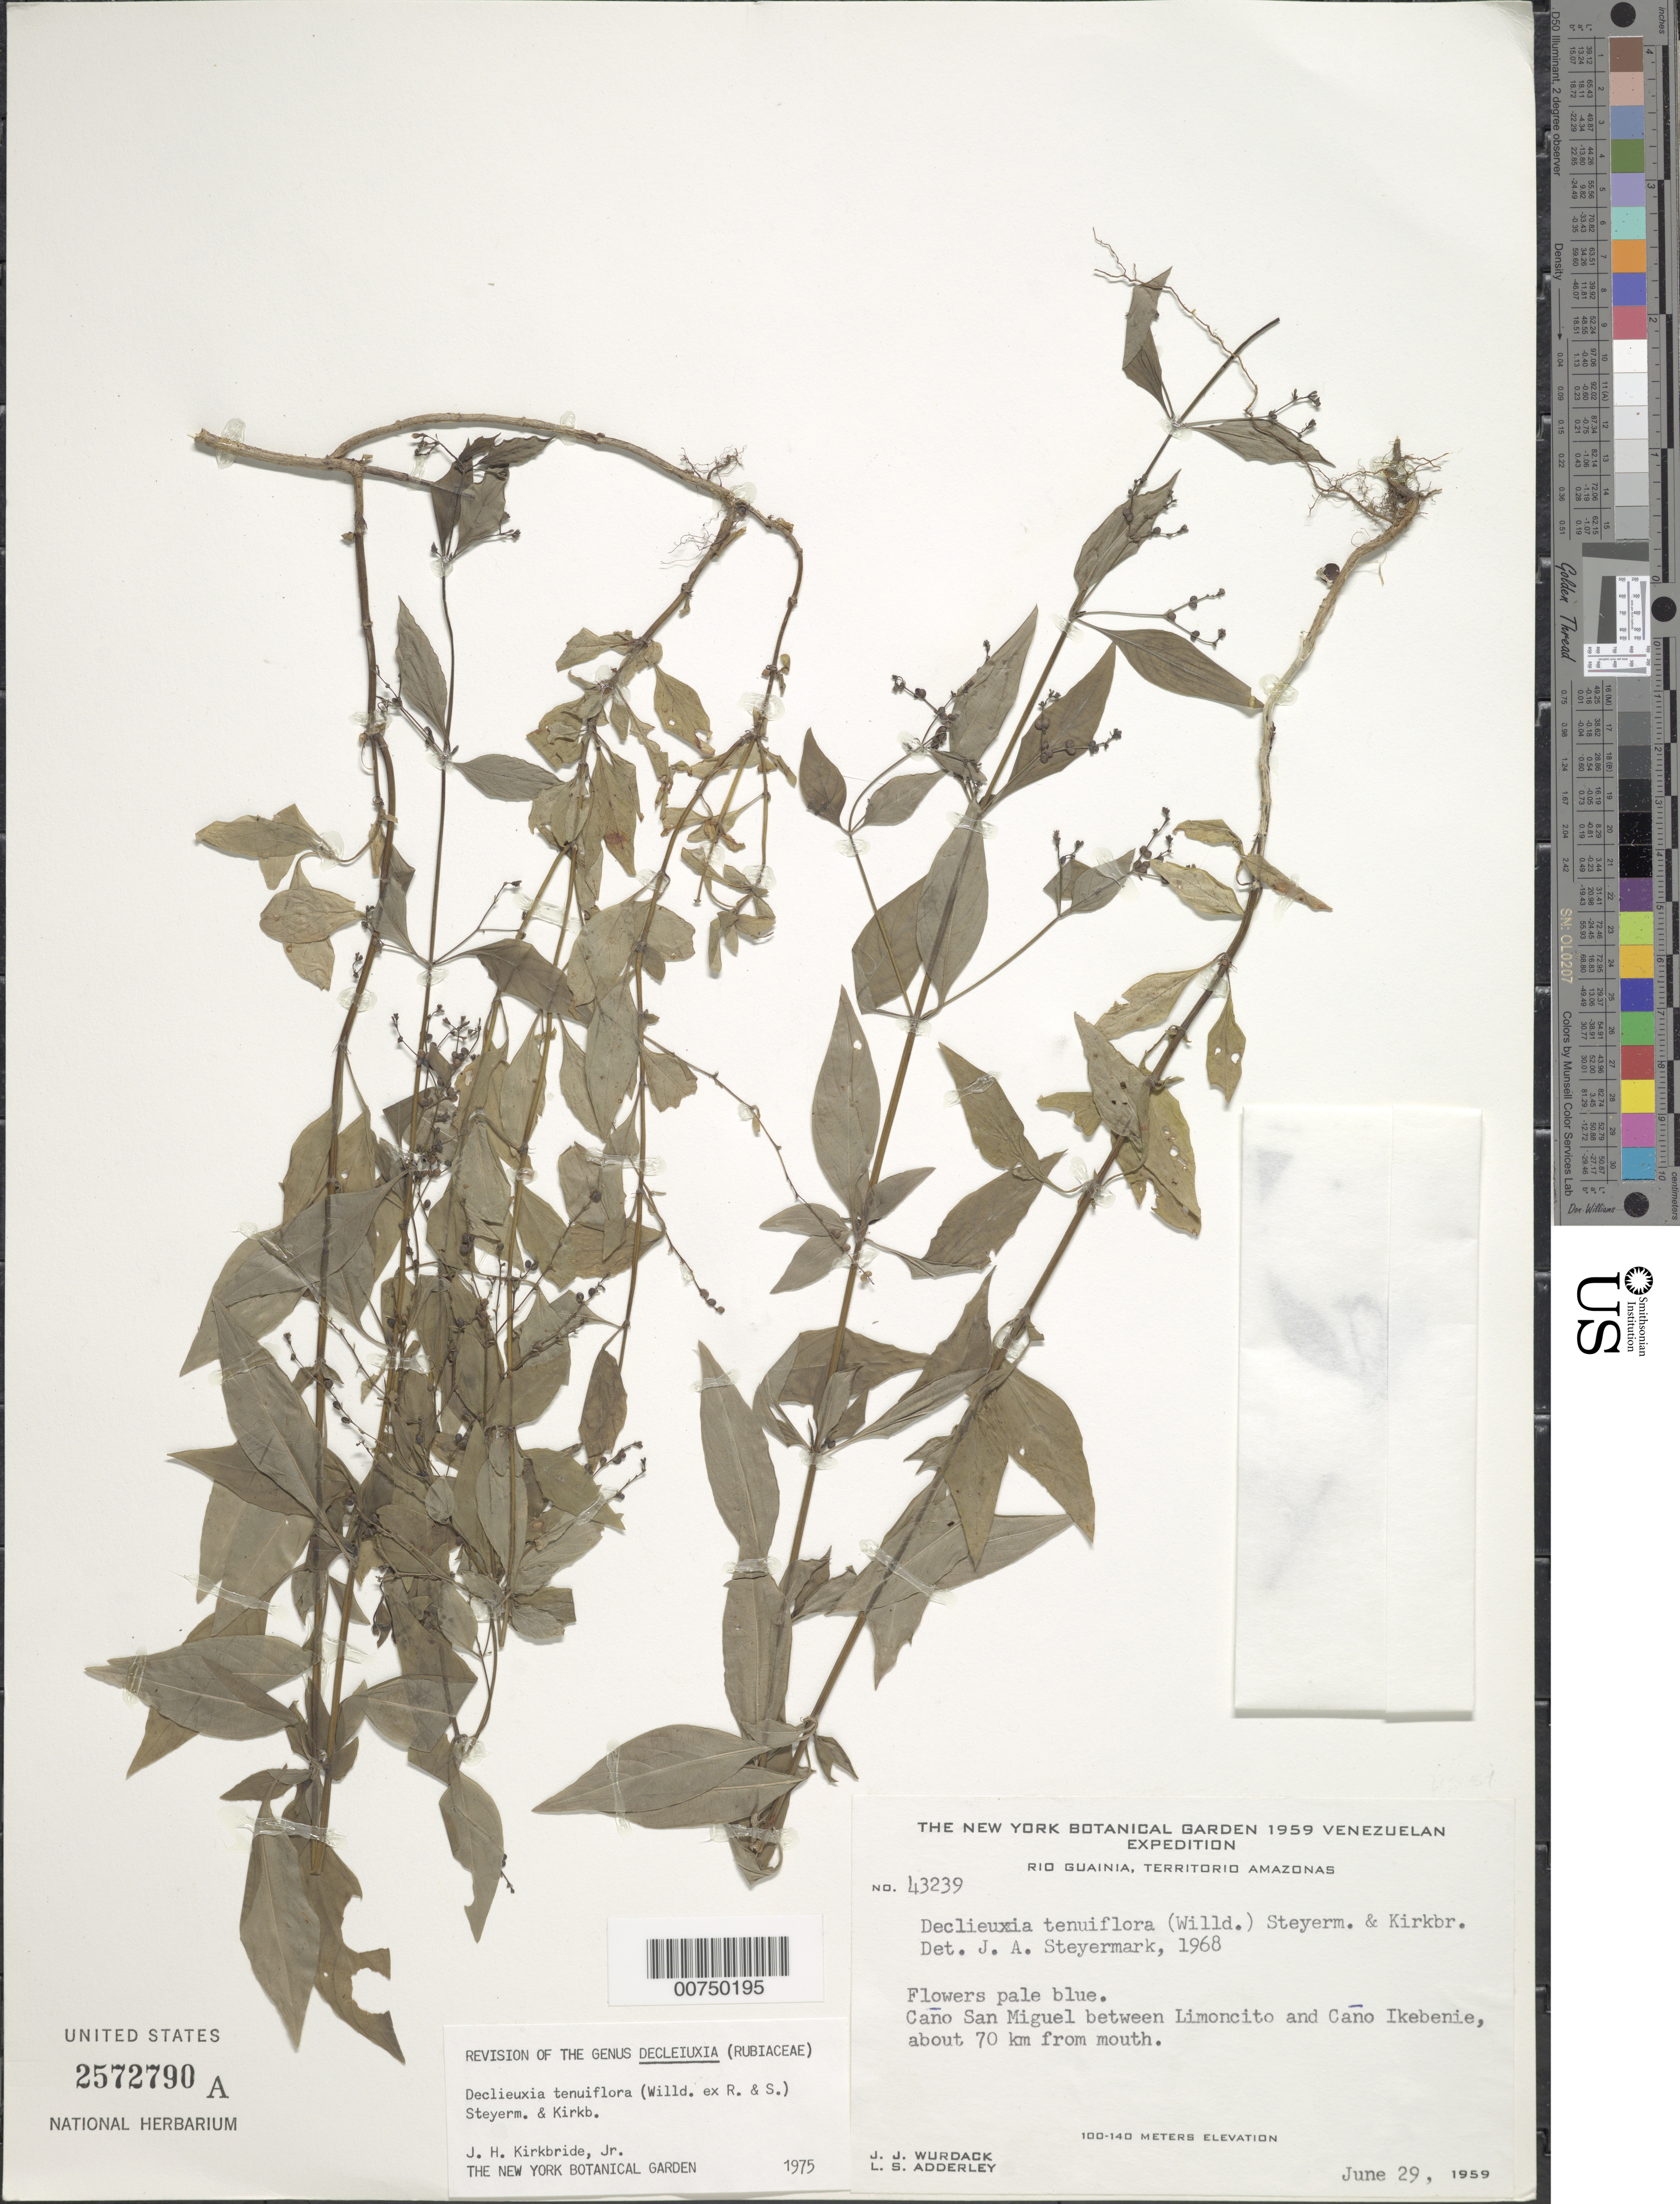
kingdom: Plantae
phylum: Tracheophyta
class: Magnoliopsida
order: Gentianales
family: Rubiaceae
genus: Declieuxia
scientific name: Declieuxia tenuiflora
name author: (Willd. ex Roem. & Schult.) Steyerm. & J.H. Kirkbr.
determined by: Kirkbride, J. H.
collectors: J. J. Wurdack & L. S. Adderley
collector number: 43239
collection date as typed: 29-Jun-59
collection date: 1959-06-29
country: Venezuela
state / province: Amazonas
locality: Caño San Miguel, between Limoncito and Caño Ikebenie, Río Guainia (about 70 km from river mouth)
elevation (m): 100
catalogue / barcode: US 2572790A